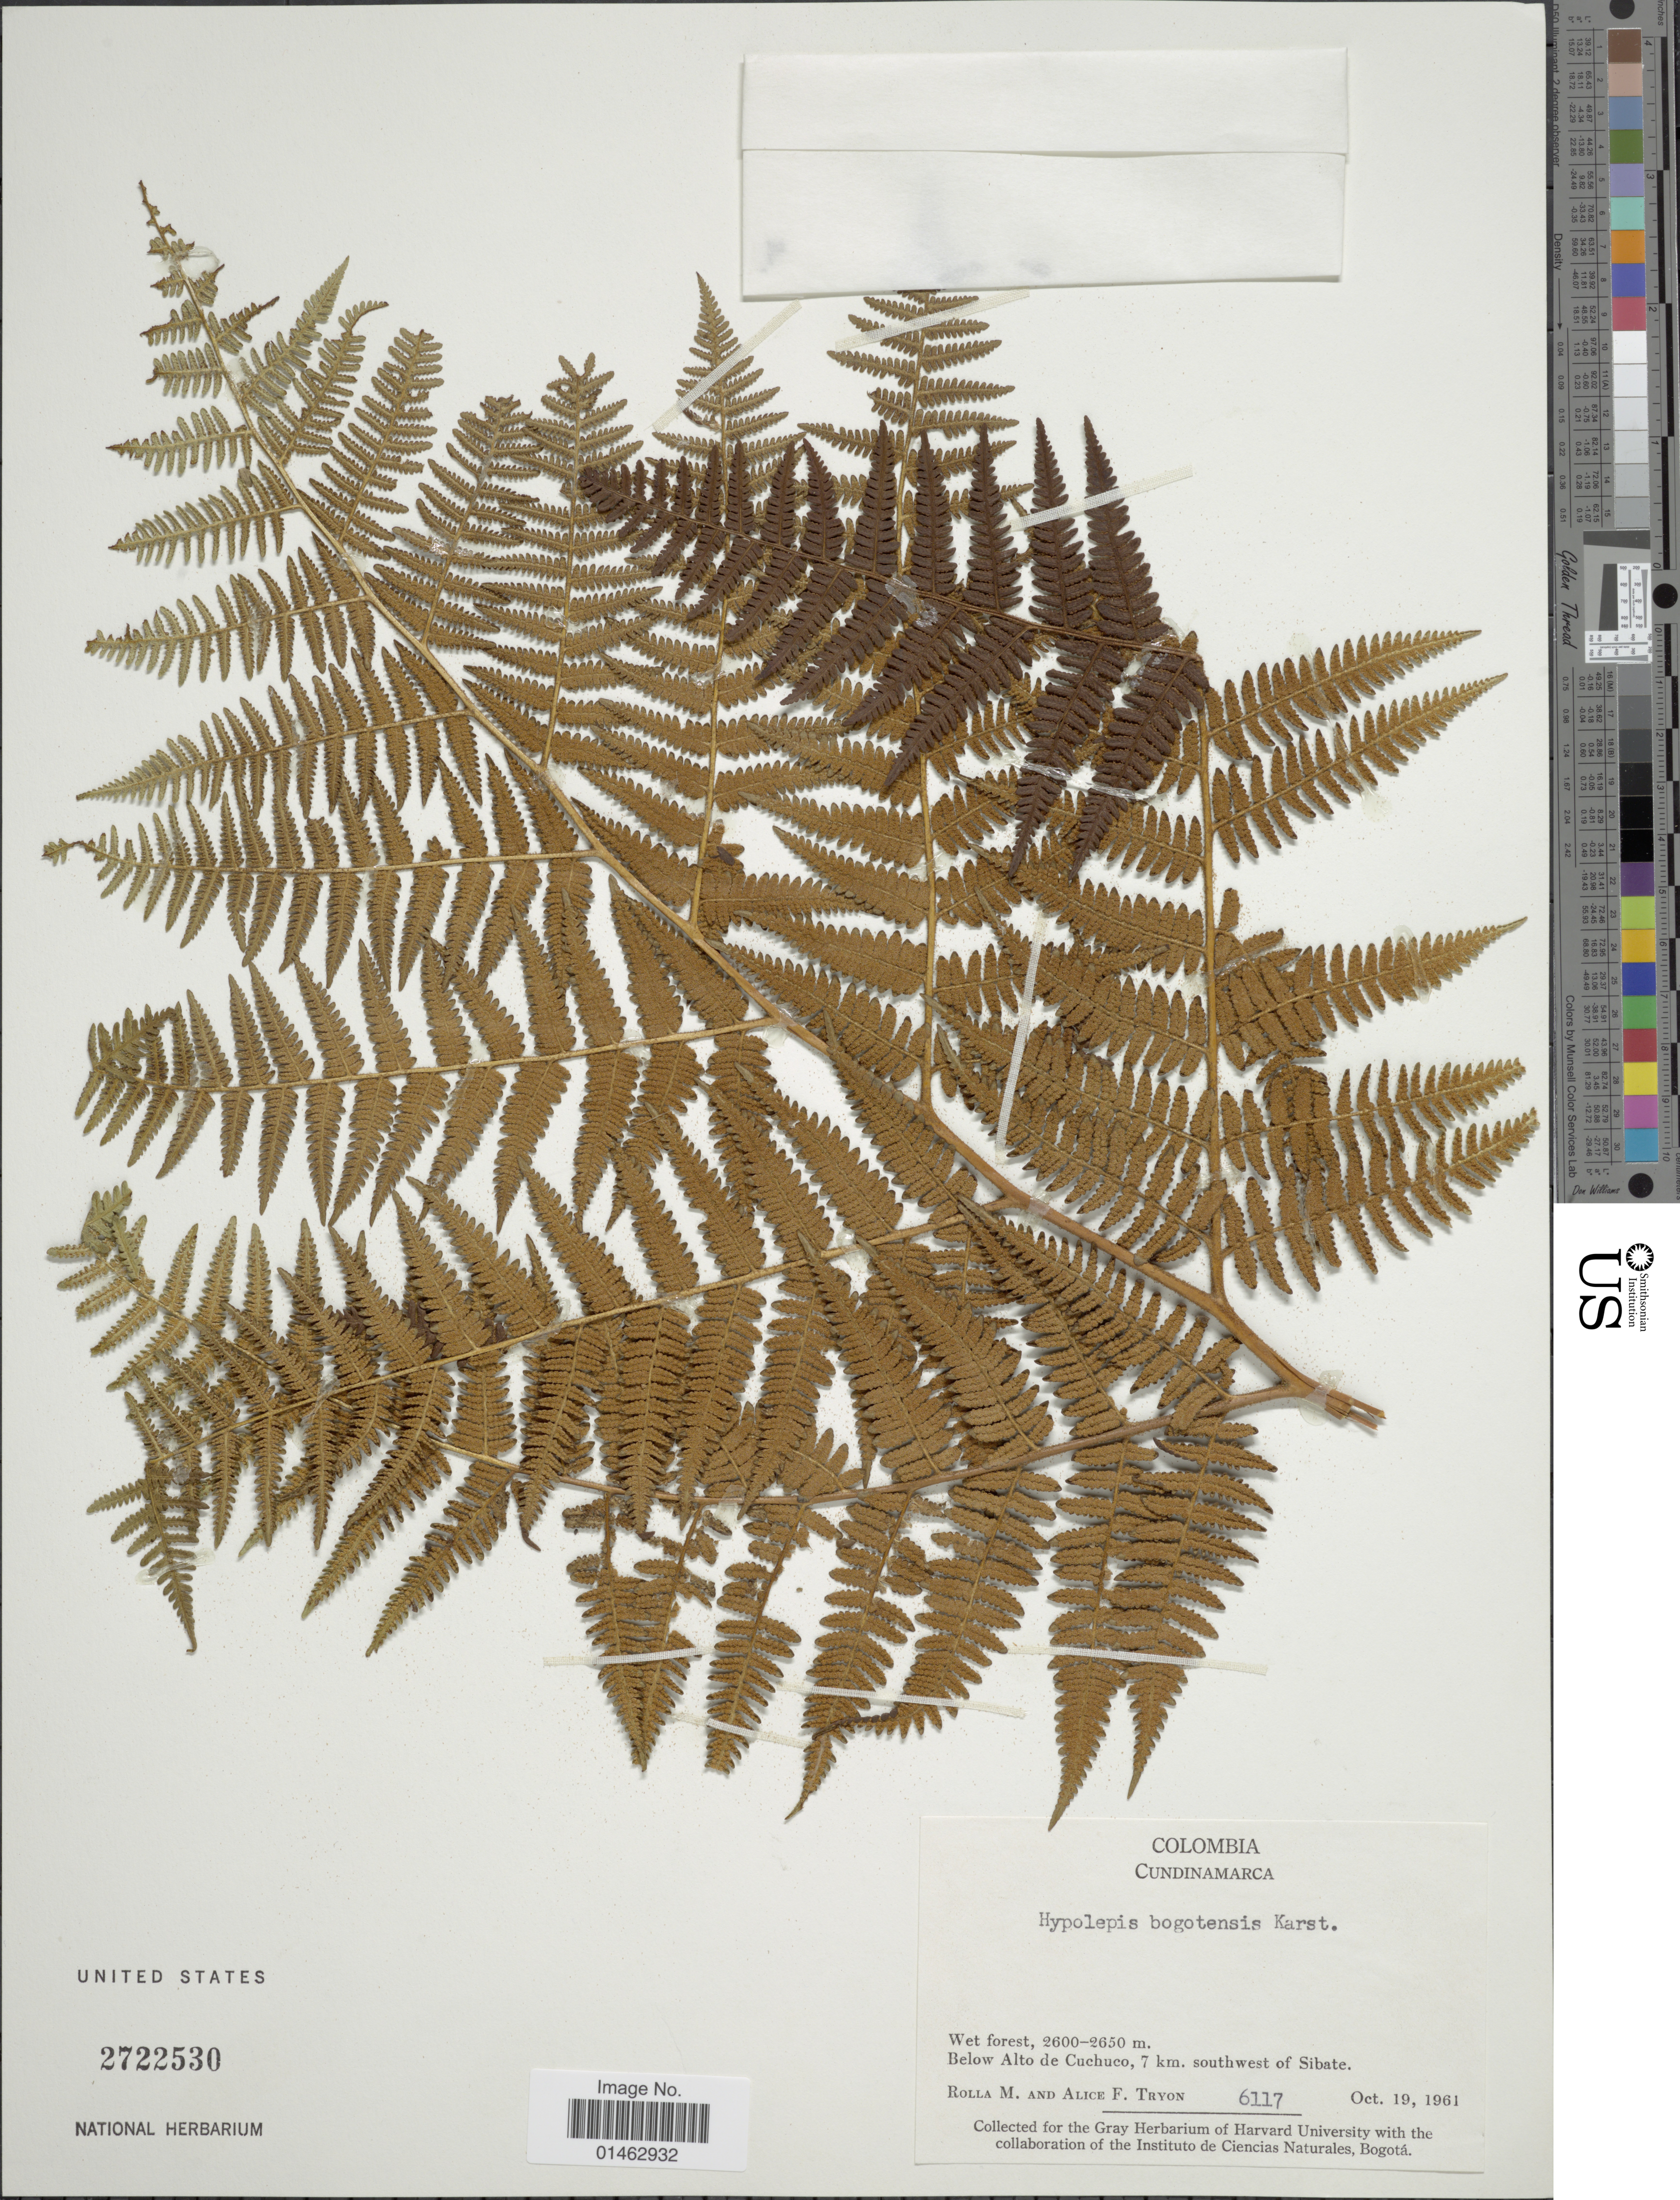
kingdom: Plantae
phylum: Tracheophyta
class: Polypodiopsida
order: Polypodiales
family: Dennstaedtiaceae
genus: Hypolepis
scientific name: Hypolepis bogotensis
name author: H. Karst.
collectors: R. M. Tryon & A. F. Tryon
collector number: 6117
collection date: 1961-10-19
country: Colombia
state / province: Cundinamarca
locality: Below Alto de Cuchuco, 7 km southwest of Sibate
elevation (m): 2600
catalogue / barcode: US 2722530